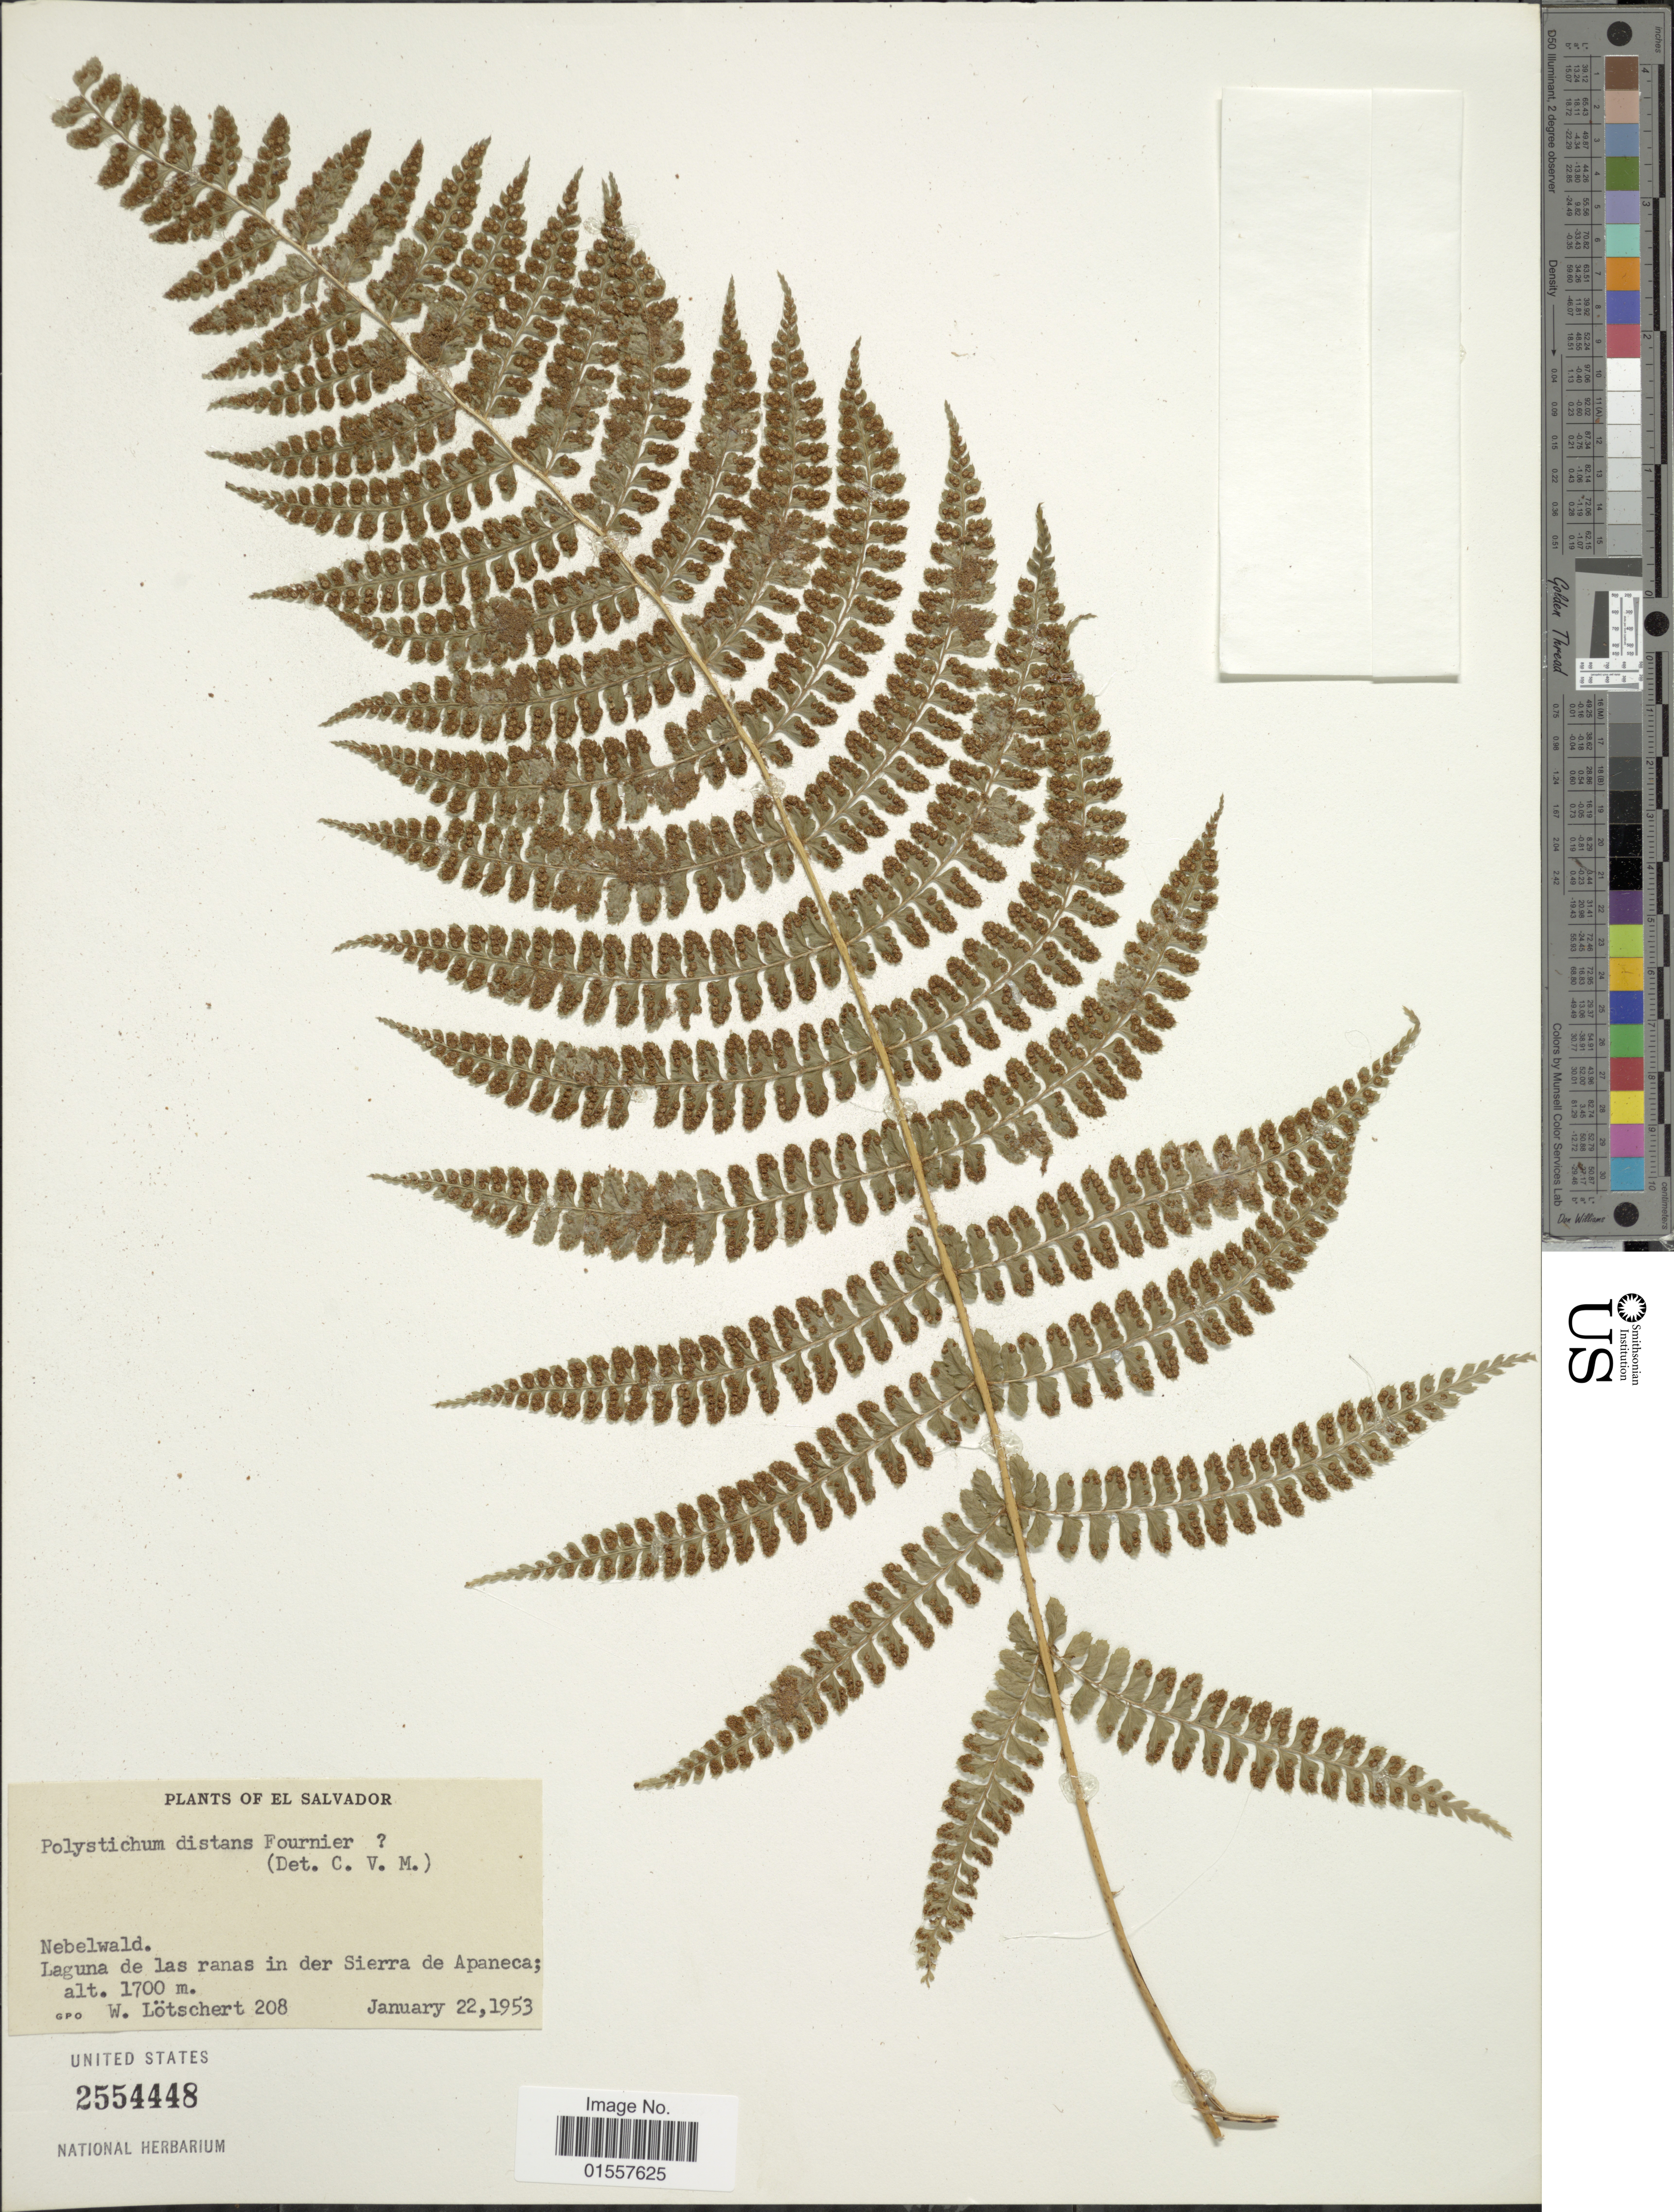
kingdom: Plantae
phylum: Tracheophyta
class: Polypodiopsida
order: Polypodiales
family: Dryopteridaceae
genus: Polystichum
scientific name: Polystichum distans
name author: E. Fourn.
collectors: W. Lötschert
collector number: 208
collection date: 1953-01-22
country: El Salvador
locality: Nebelwald, Luguna de las ranas in der Sierra de Apaneca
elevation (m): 1700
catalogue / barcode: US 2554448